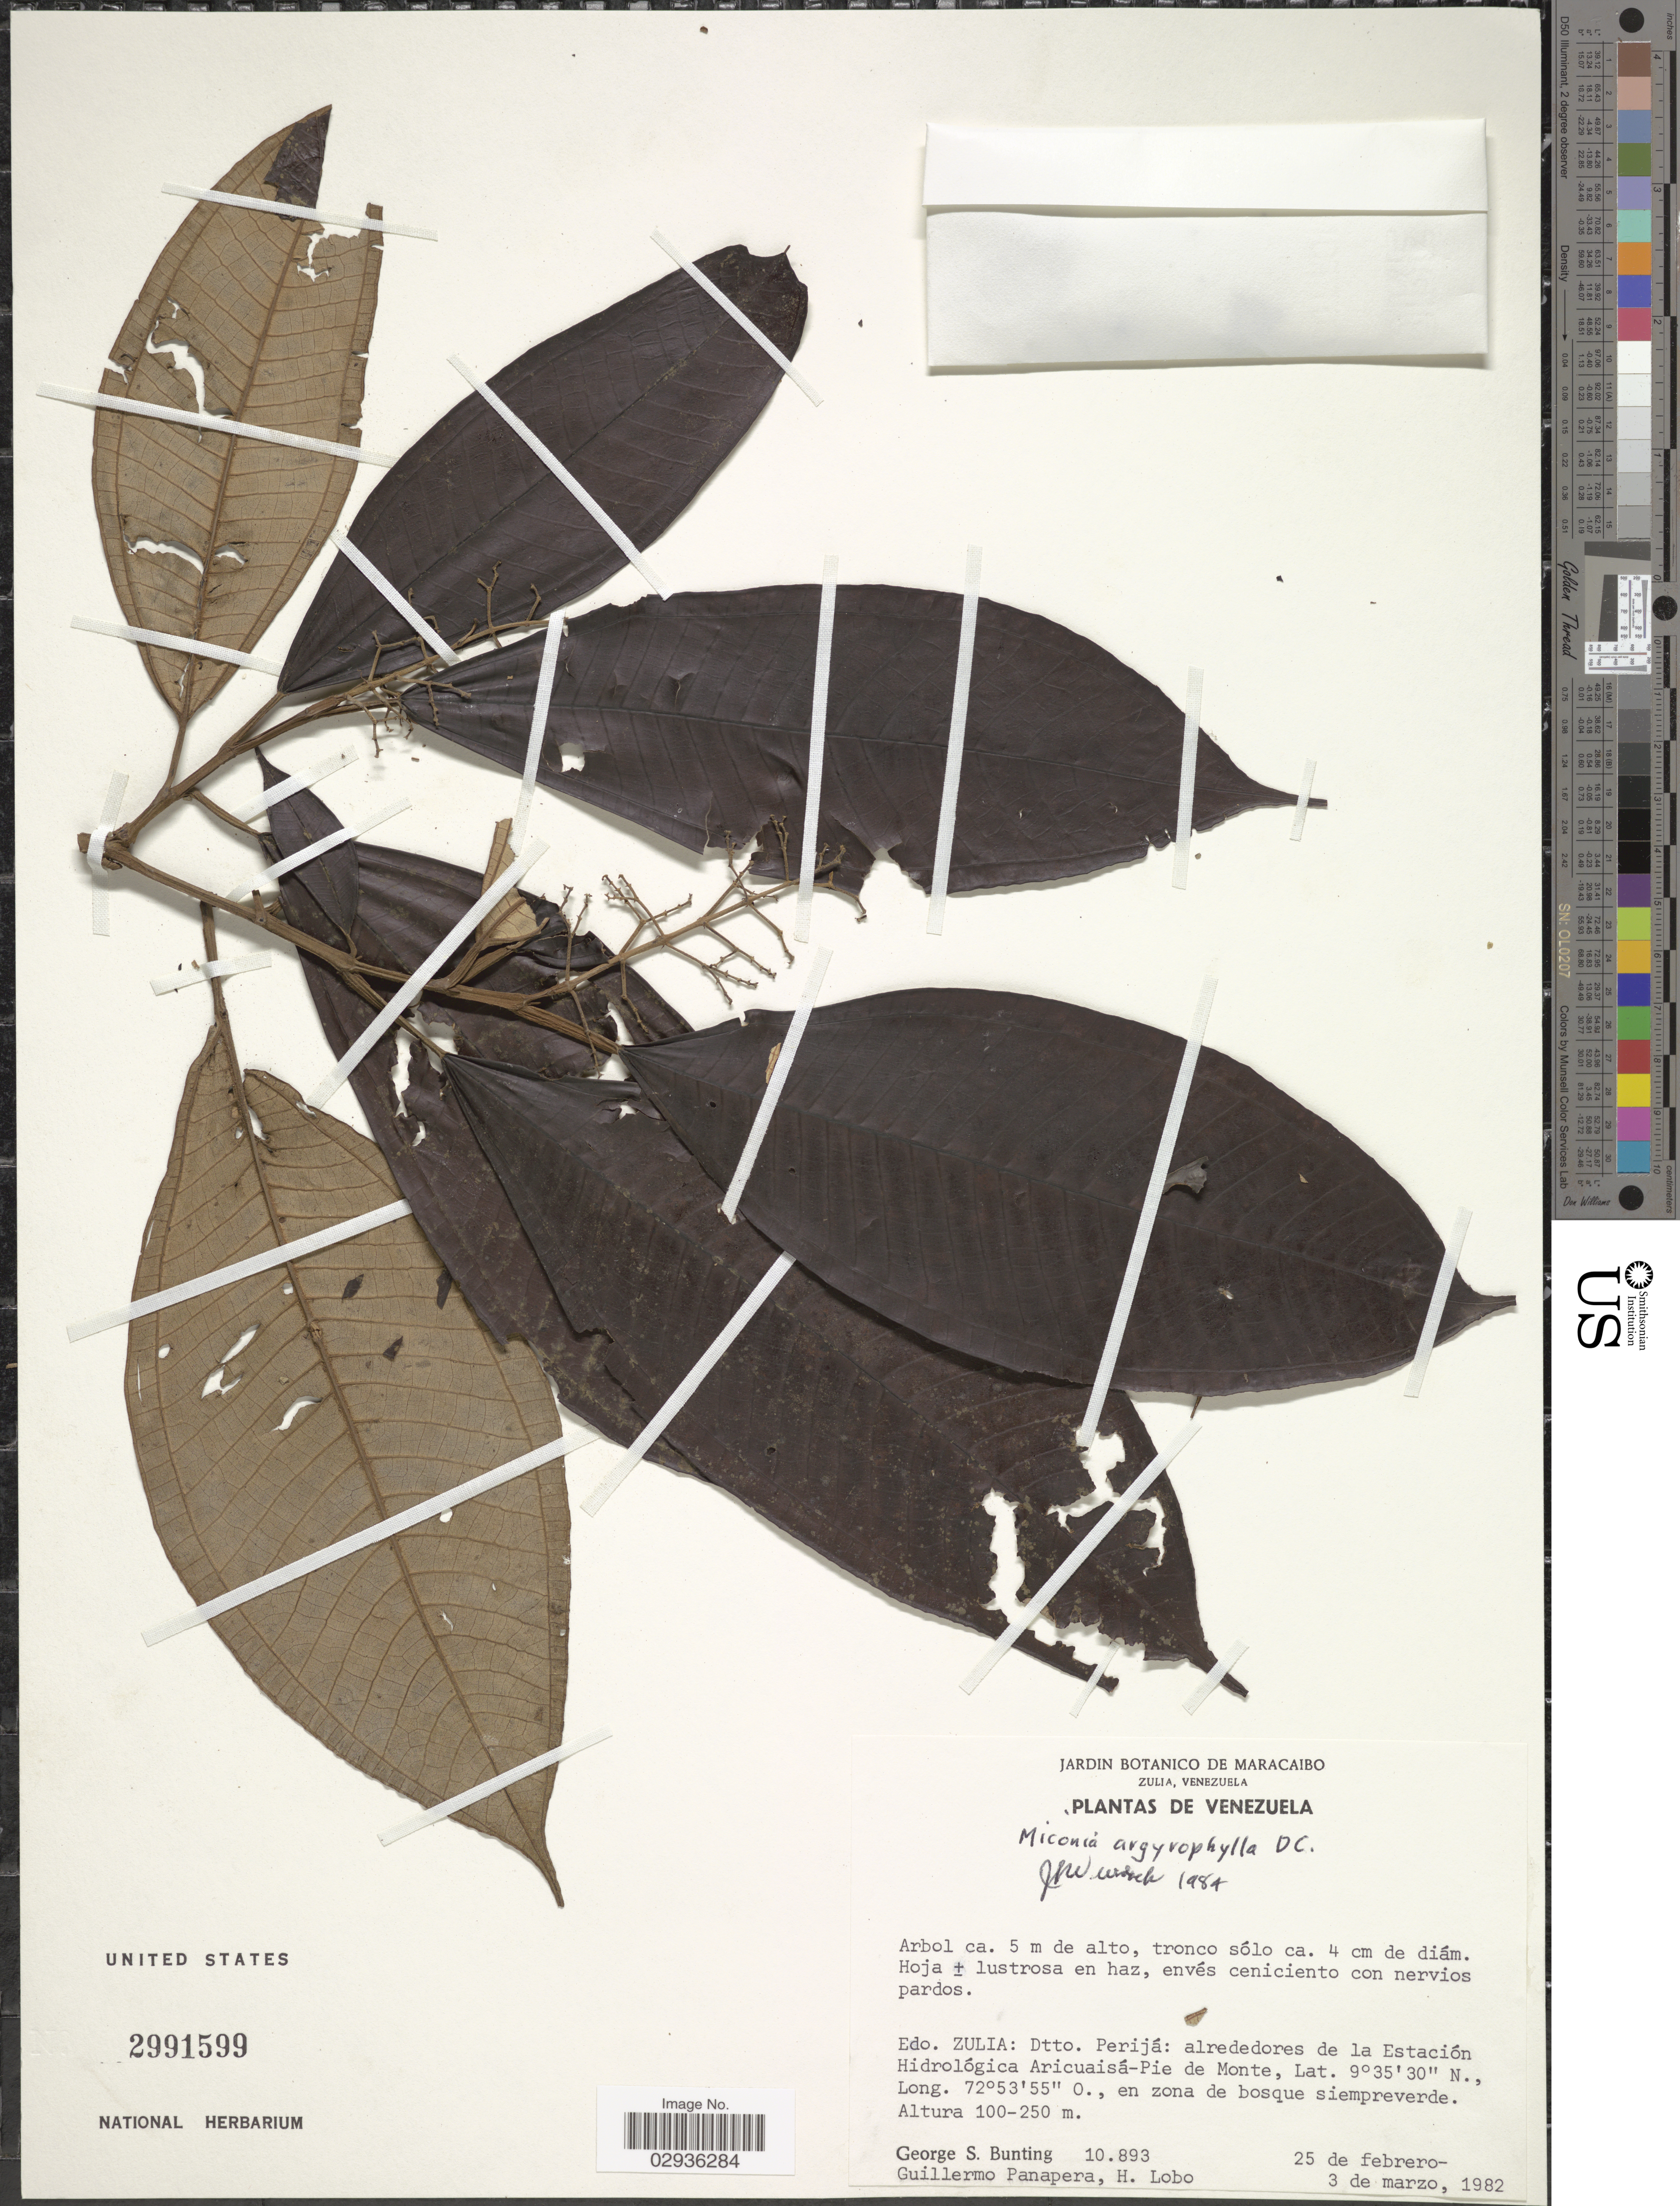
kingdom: Plantae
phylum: Tracheophyta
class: Magnoliopsida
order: Myrtales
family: Melastomataceae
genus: Miconia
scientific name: Miconia argyrophylla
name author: DC.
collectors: G. S. Bunting, G. Panapera & H. Lobo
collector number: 10893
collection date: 1982-02-25/1982-03-03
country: Venezuela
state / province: Zulia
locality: Dtto. Perijá: alrededores de la Estación Hidrológica Aricuaisá-Pie de Monte.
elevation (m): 100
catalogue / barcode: US 2991599